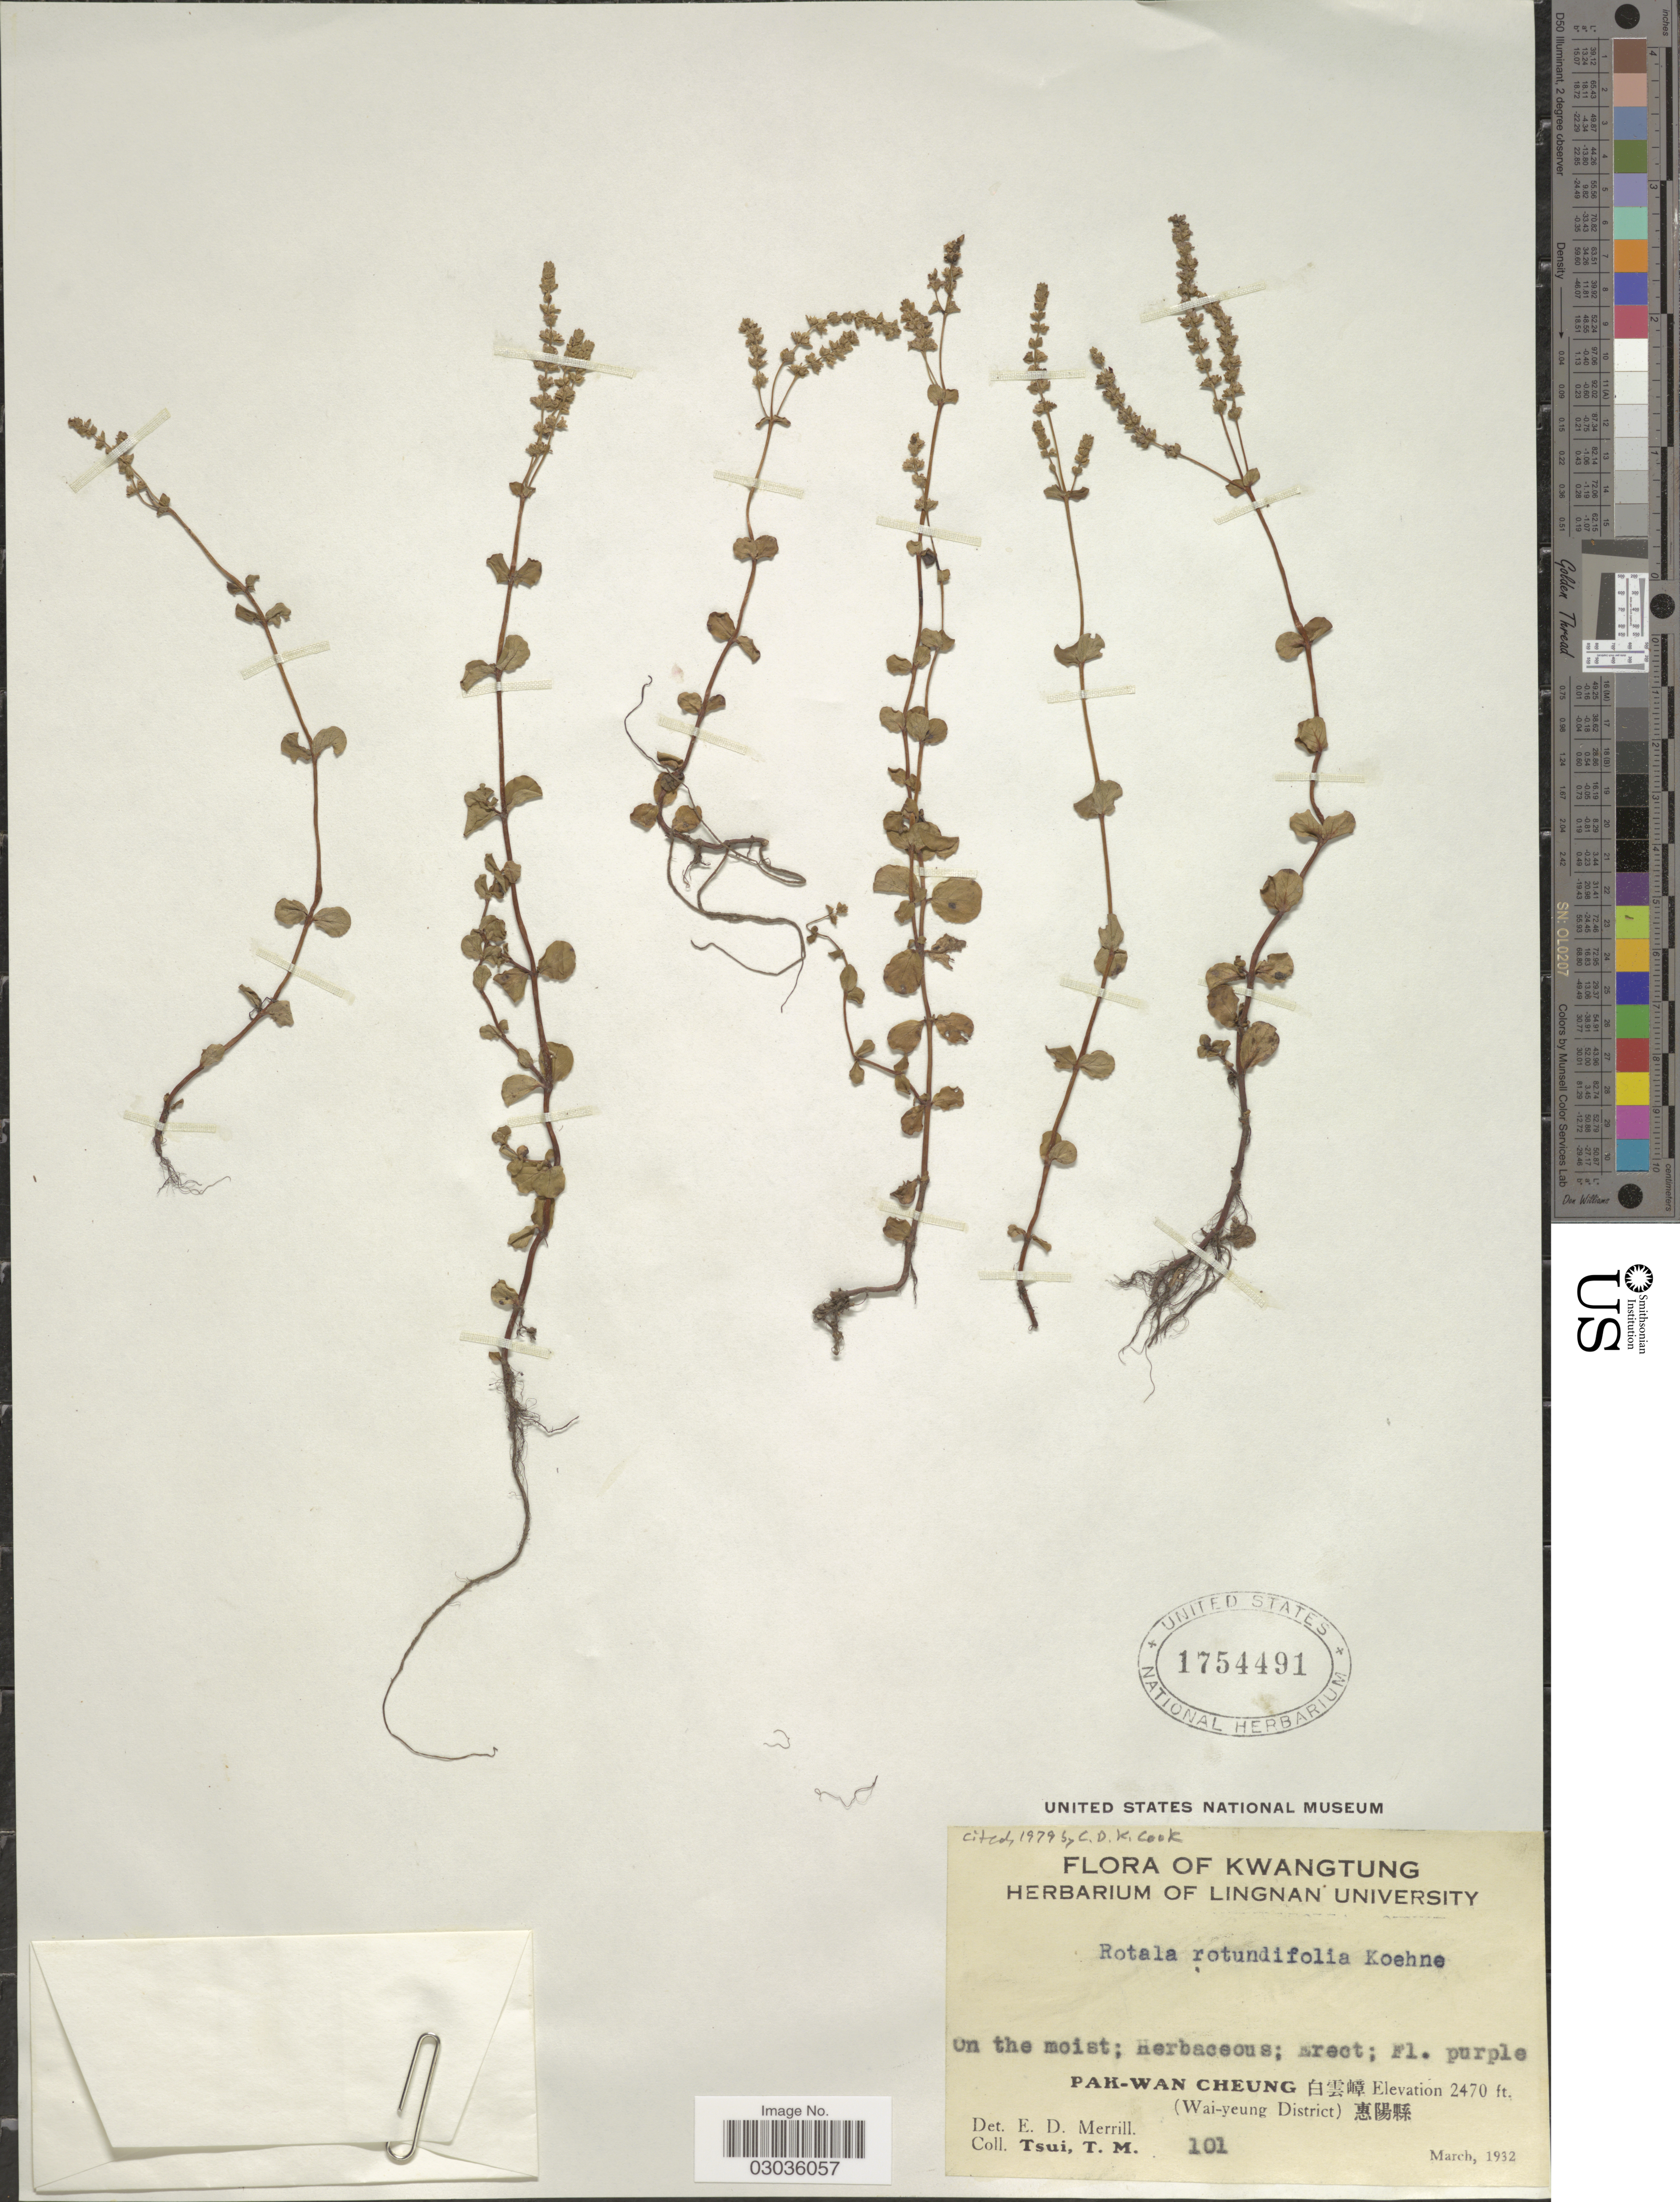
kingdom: Plantae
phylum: Tracheophyta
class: Magnoliopsida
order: Myrtales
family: Lythraceae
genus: Rotala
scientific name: Rotala rotundifolia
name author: (Buch.-Ham. & Roxb.) Koehne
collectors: T. Tsui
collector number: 101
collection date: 1932-03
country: China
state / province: Guangdong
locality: Kwangtung, Pak-Wan Cheung (Wai-yeung District).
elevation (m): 753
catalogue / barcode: US 1754491